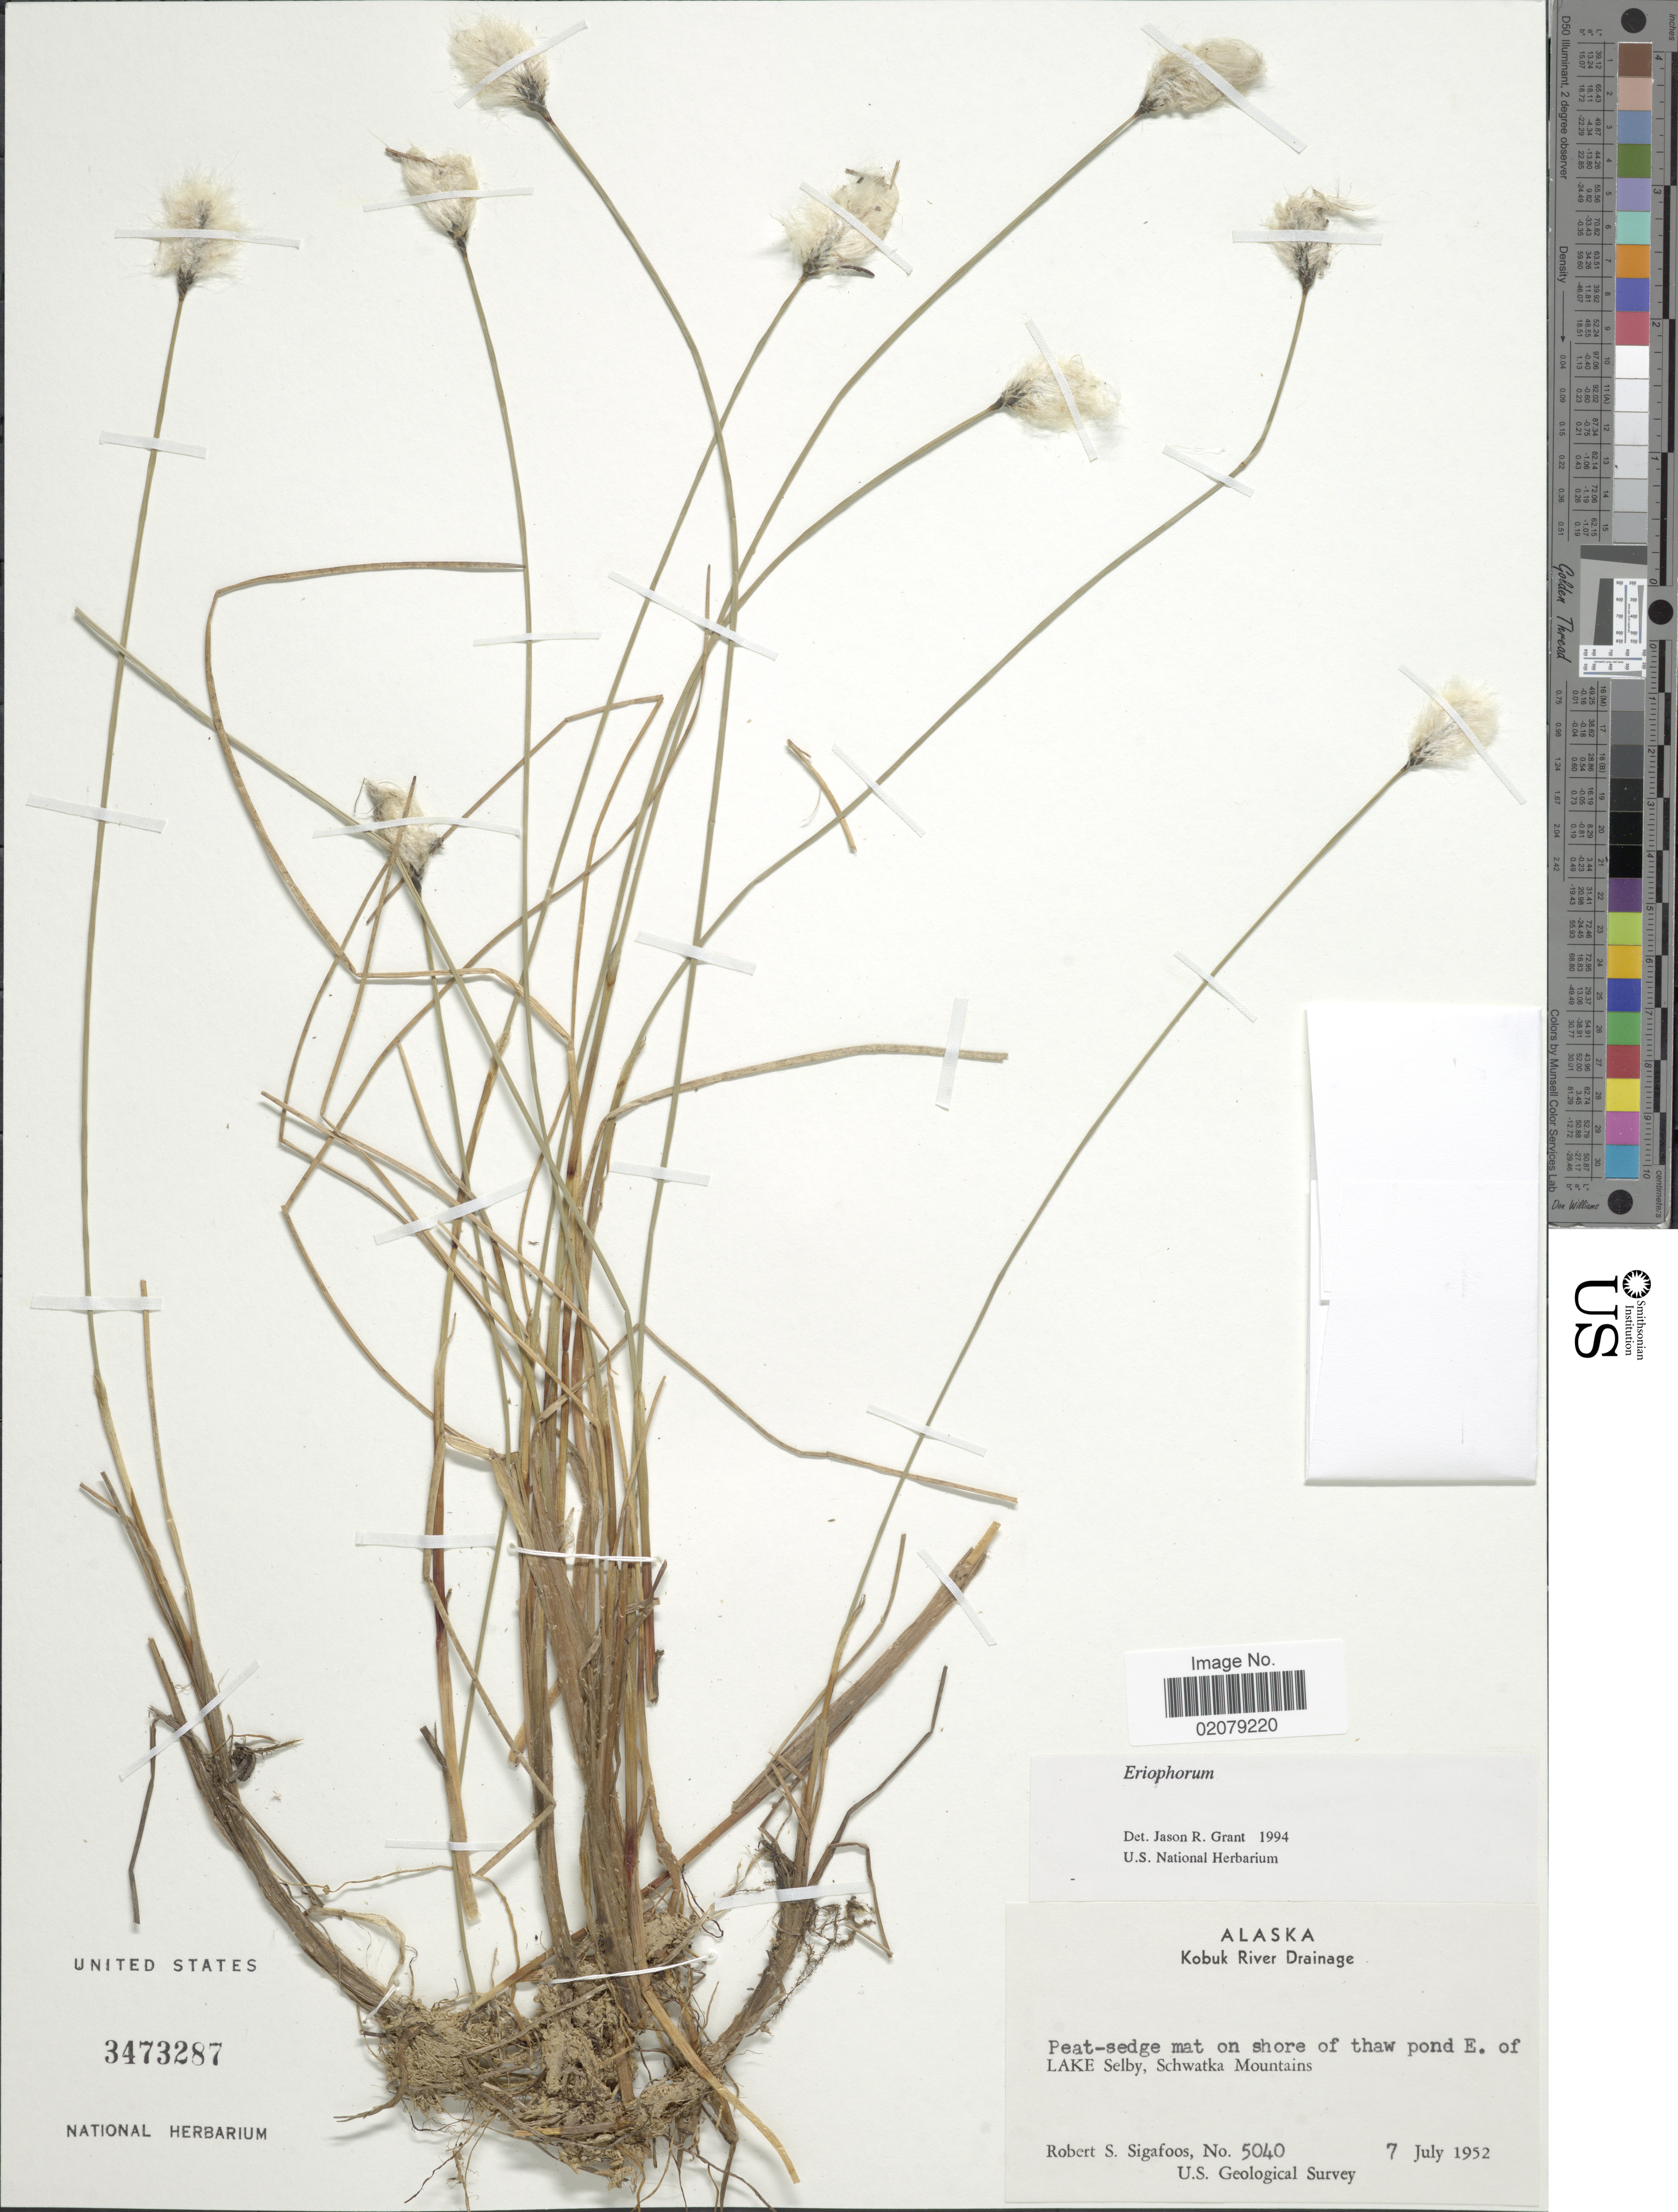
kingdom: Plantae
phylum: Tracheophyta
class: Liliopsida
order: Poales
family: Cyperaceae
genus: Eriophorum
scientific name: Eriophorum sp.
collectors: R. Sigafoos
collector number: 5040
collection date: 1952-07-07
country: United States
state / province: Alaska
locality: Kobuk River Drainage, Peat-edge mat on shore of thaw pond E. of Lake Selby, Schwatka Mountains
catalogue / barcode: US 3473287